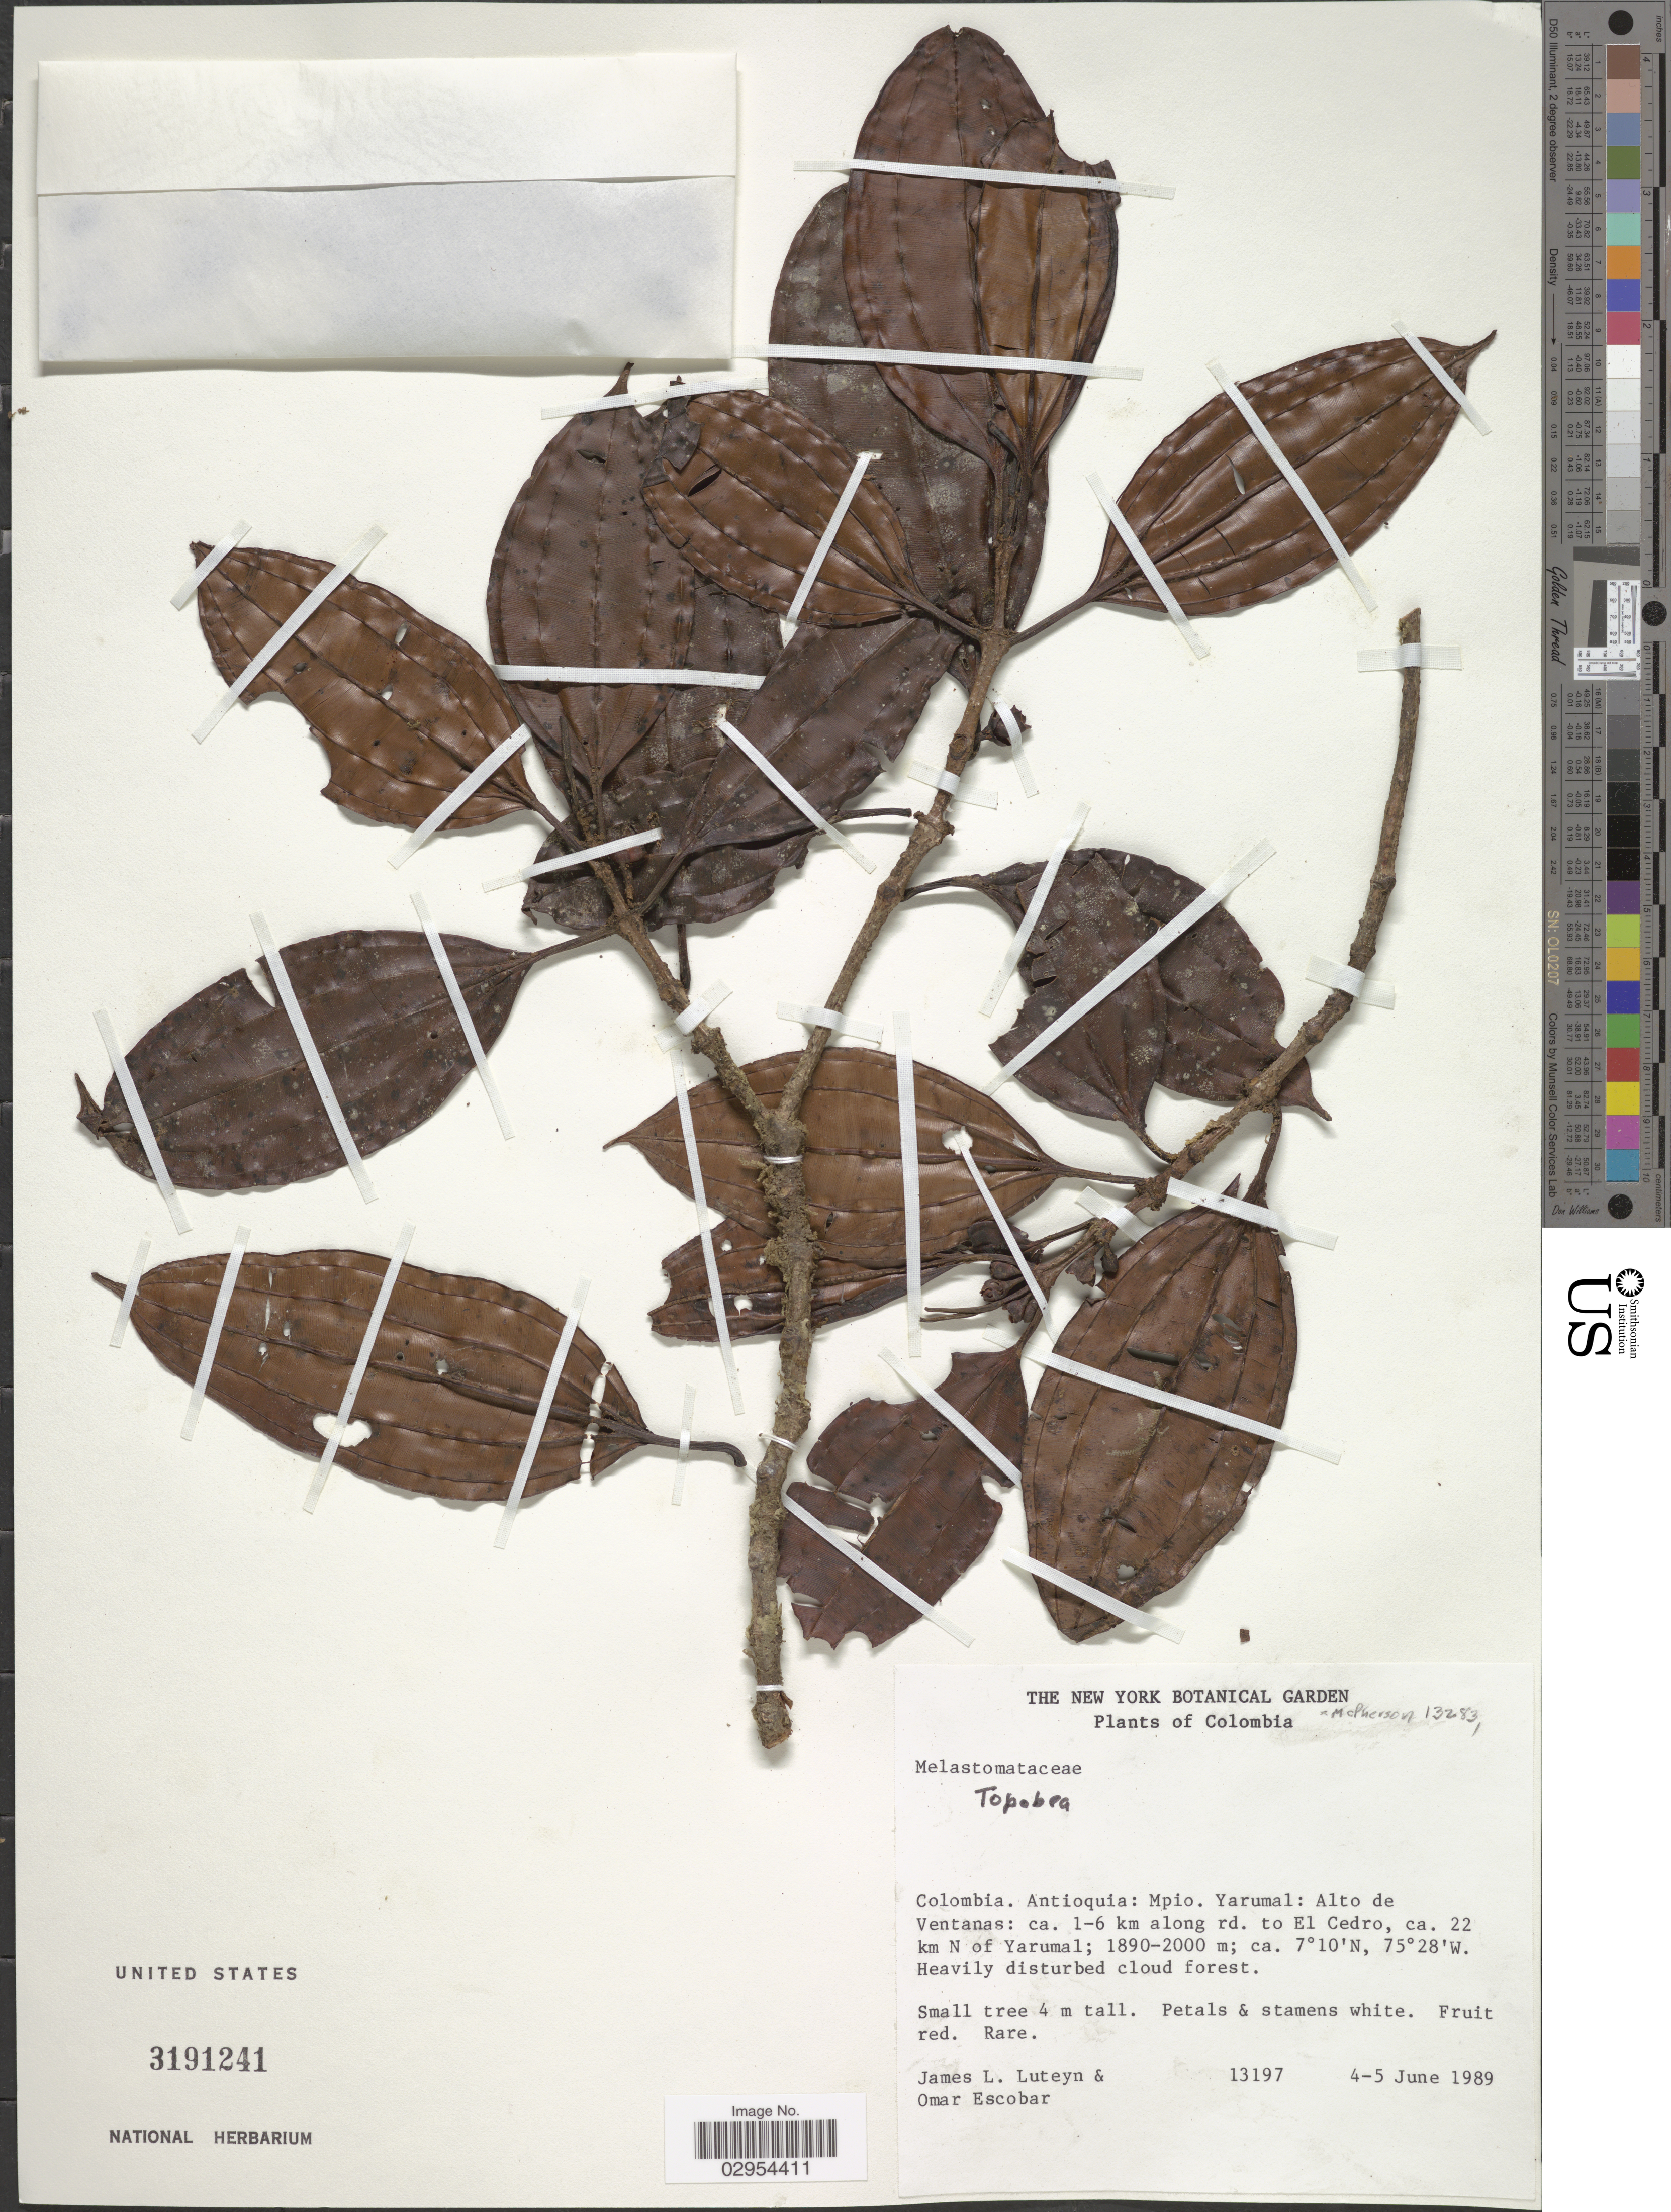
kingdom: Plantae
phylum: Tracheophyta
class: Magnoliopsida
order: Myrtales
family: Melastomataceae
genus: Topobea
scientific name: Topobea sp.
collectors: J. Luteyn & O. D. Escobar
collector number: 13197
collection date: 1989-06-04/1989-06-05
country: Colombia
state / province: Antioquia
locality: Mpio. Yarumal: Alto de Ventanas: ca. 1-6 km along rd. to El Cedro, ca, 22 km N of Yarumal.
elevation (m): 1890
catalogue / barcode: US 3191241